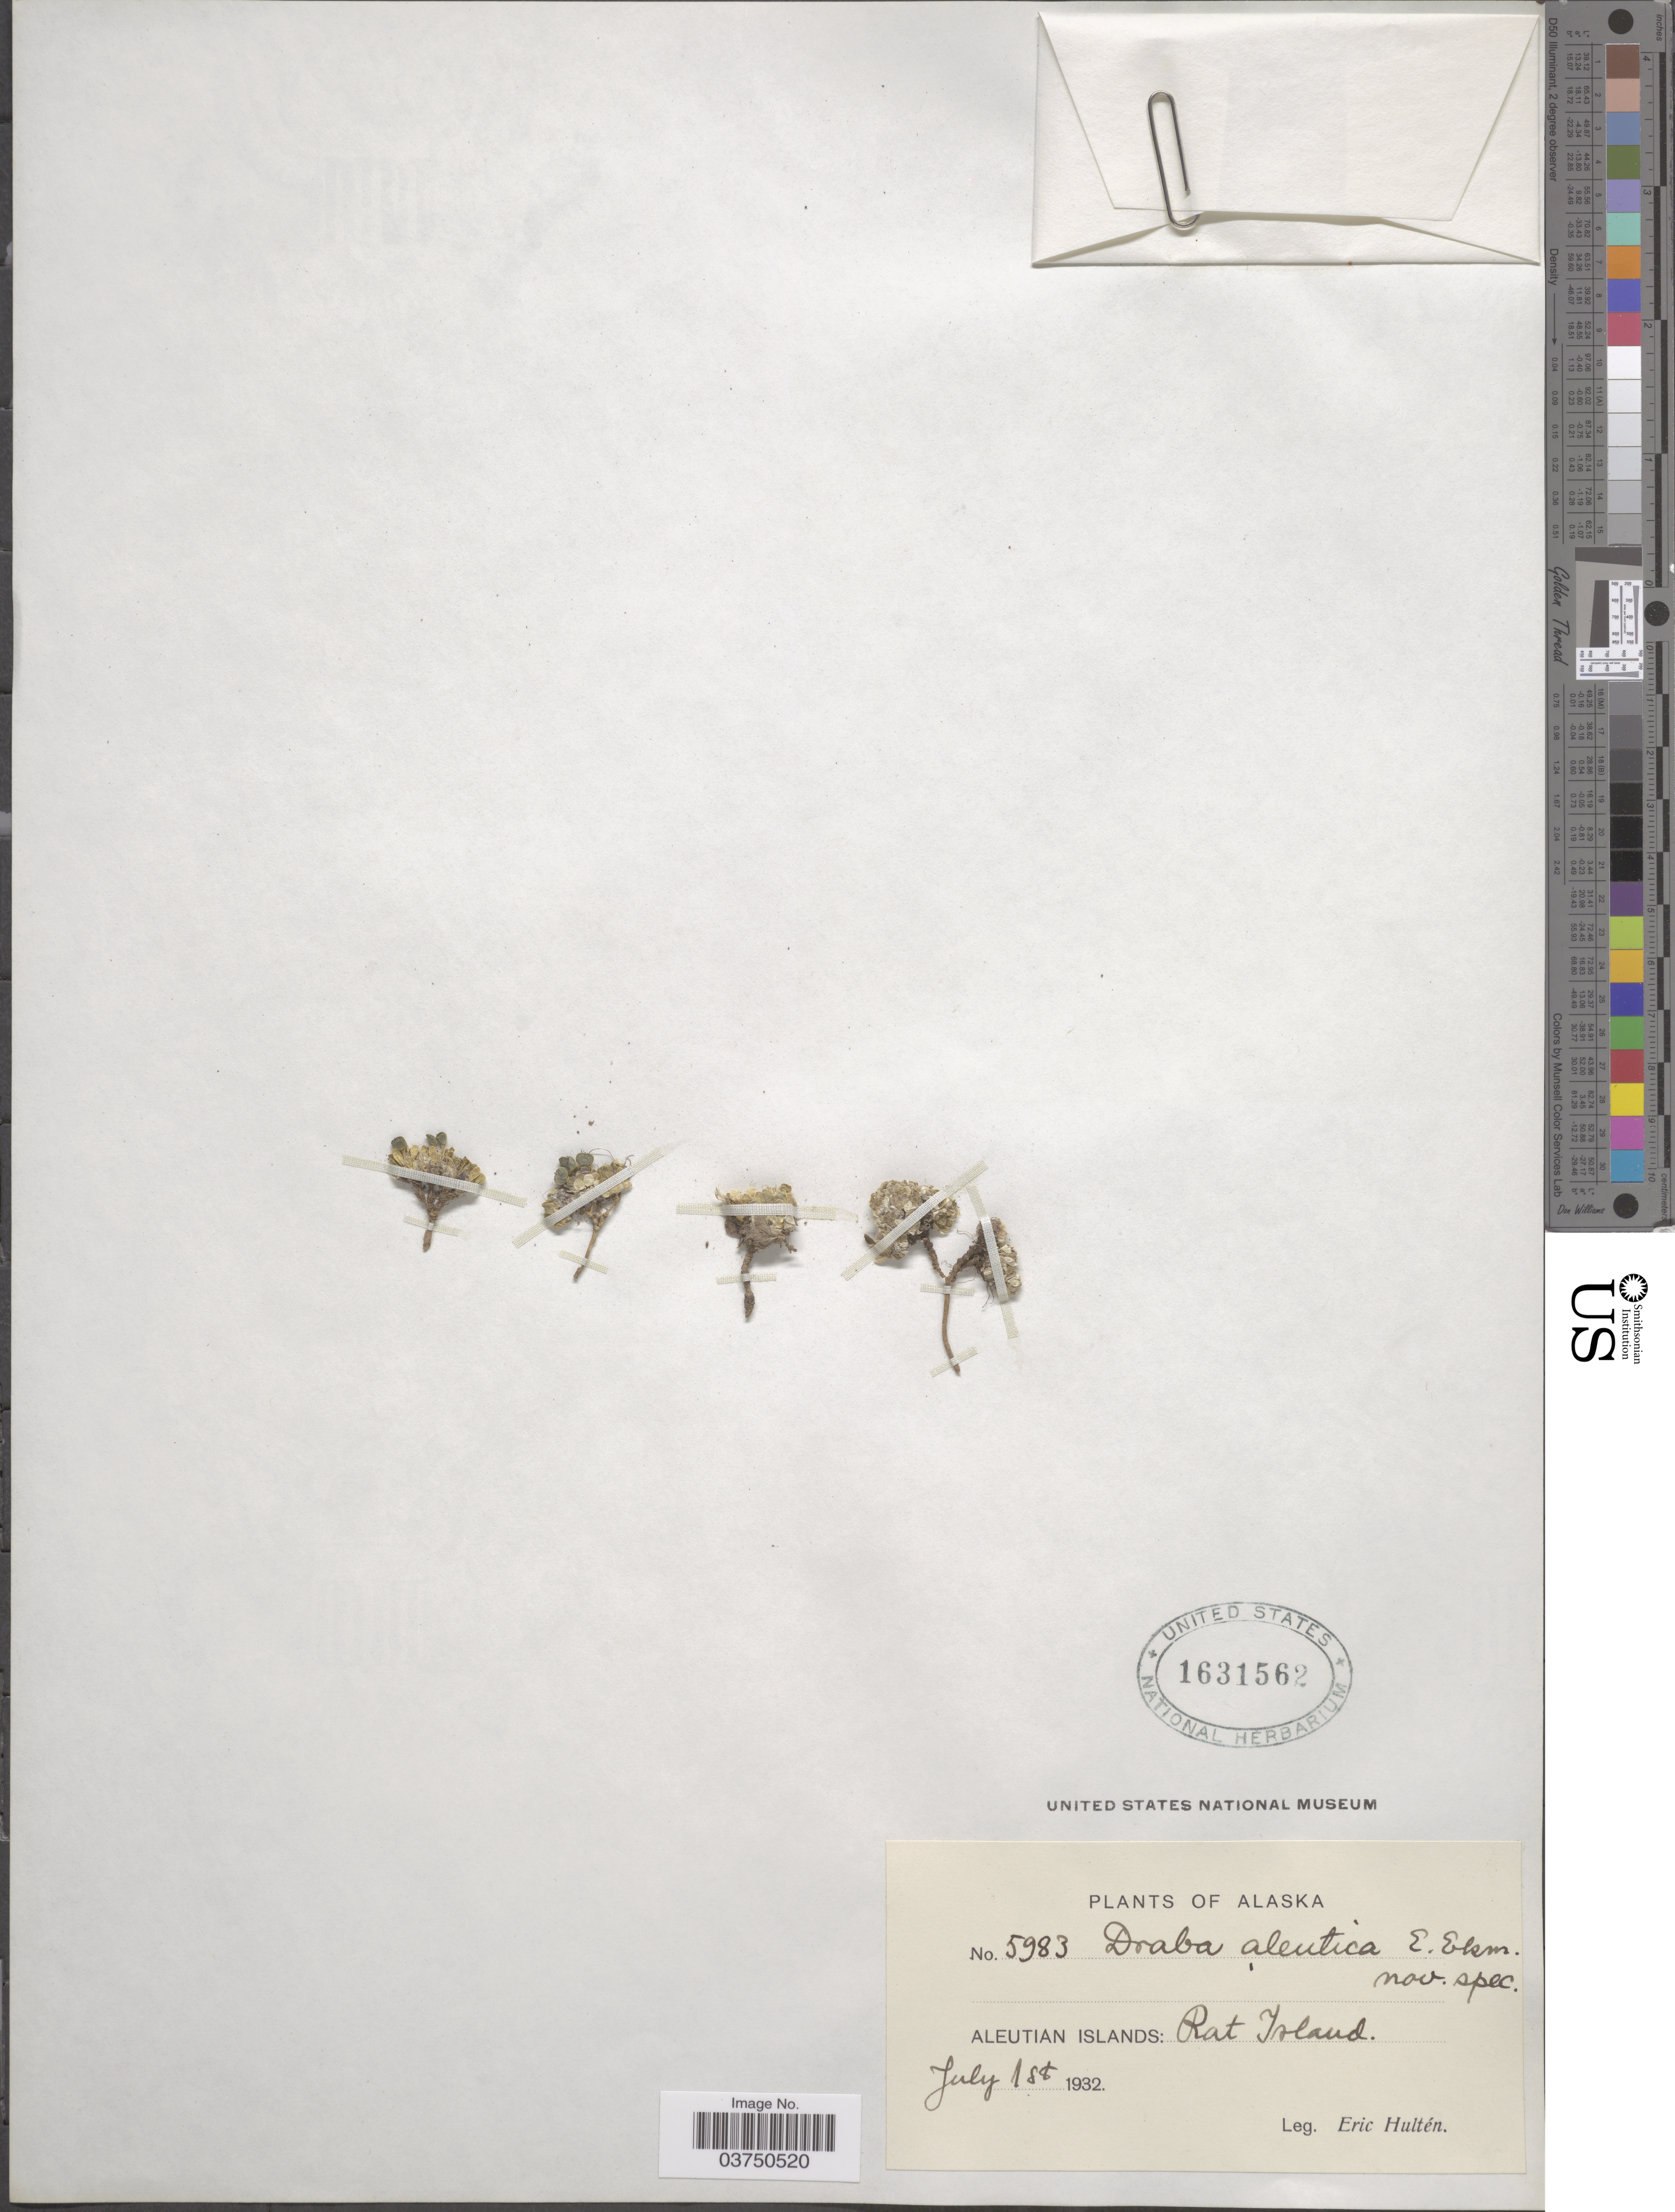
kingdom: Plantae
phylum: Tracheophyta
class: Magnoliopsida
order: Brassicales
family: Brassicaceae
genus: Draba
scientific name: Draba aleutica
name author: Ekman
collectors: E. G. Hultén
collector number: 5983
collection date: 1932-07-01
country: United States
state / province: Alaska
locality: Aleutian Islands: Rat Island.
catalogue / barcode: US 1631562